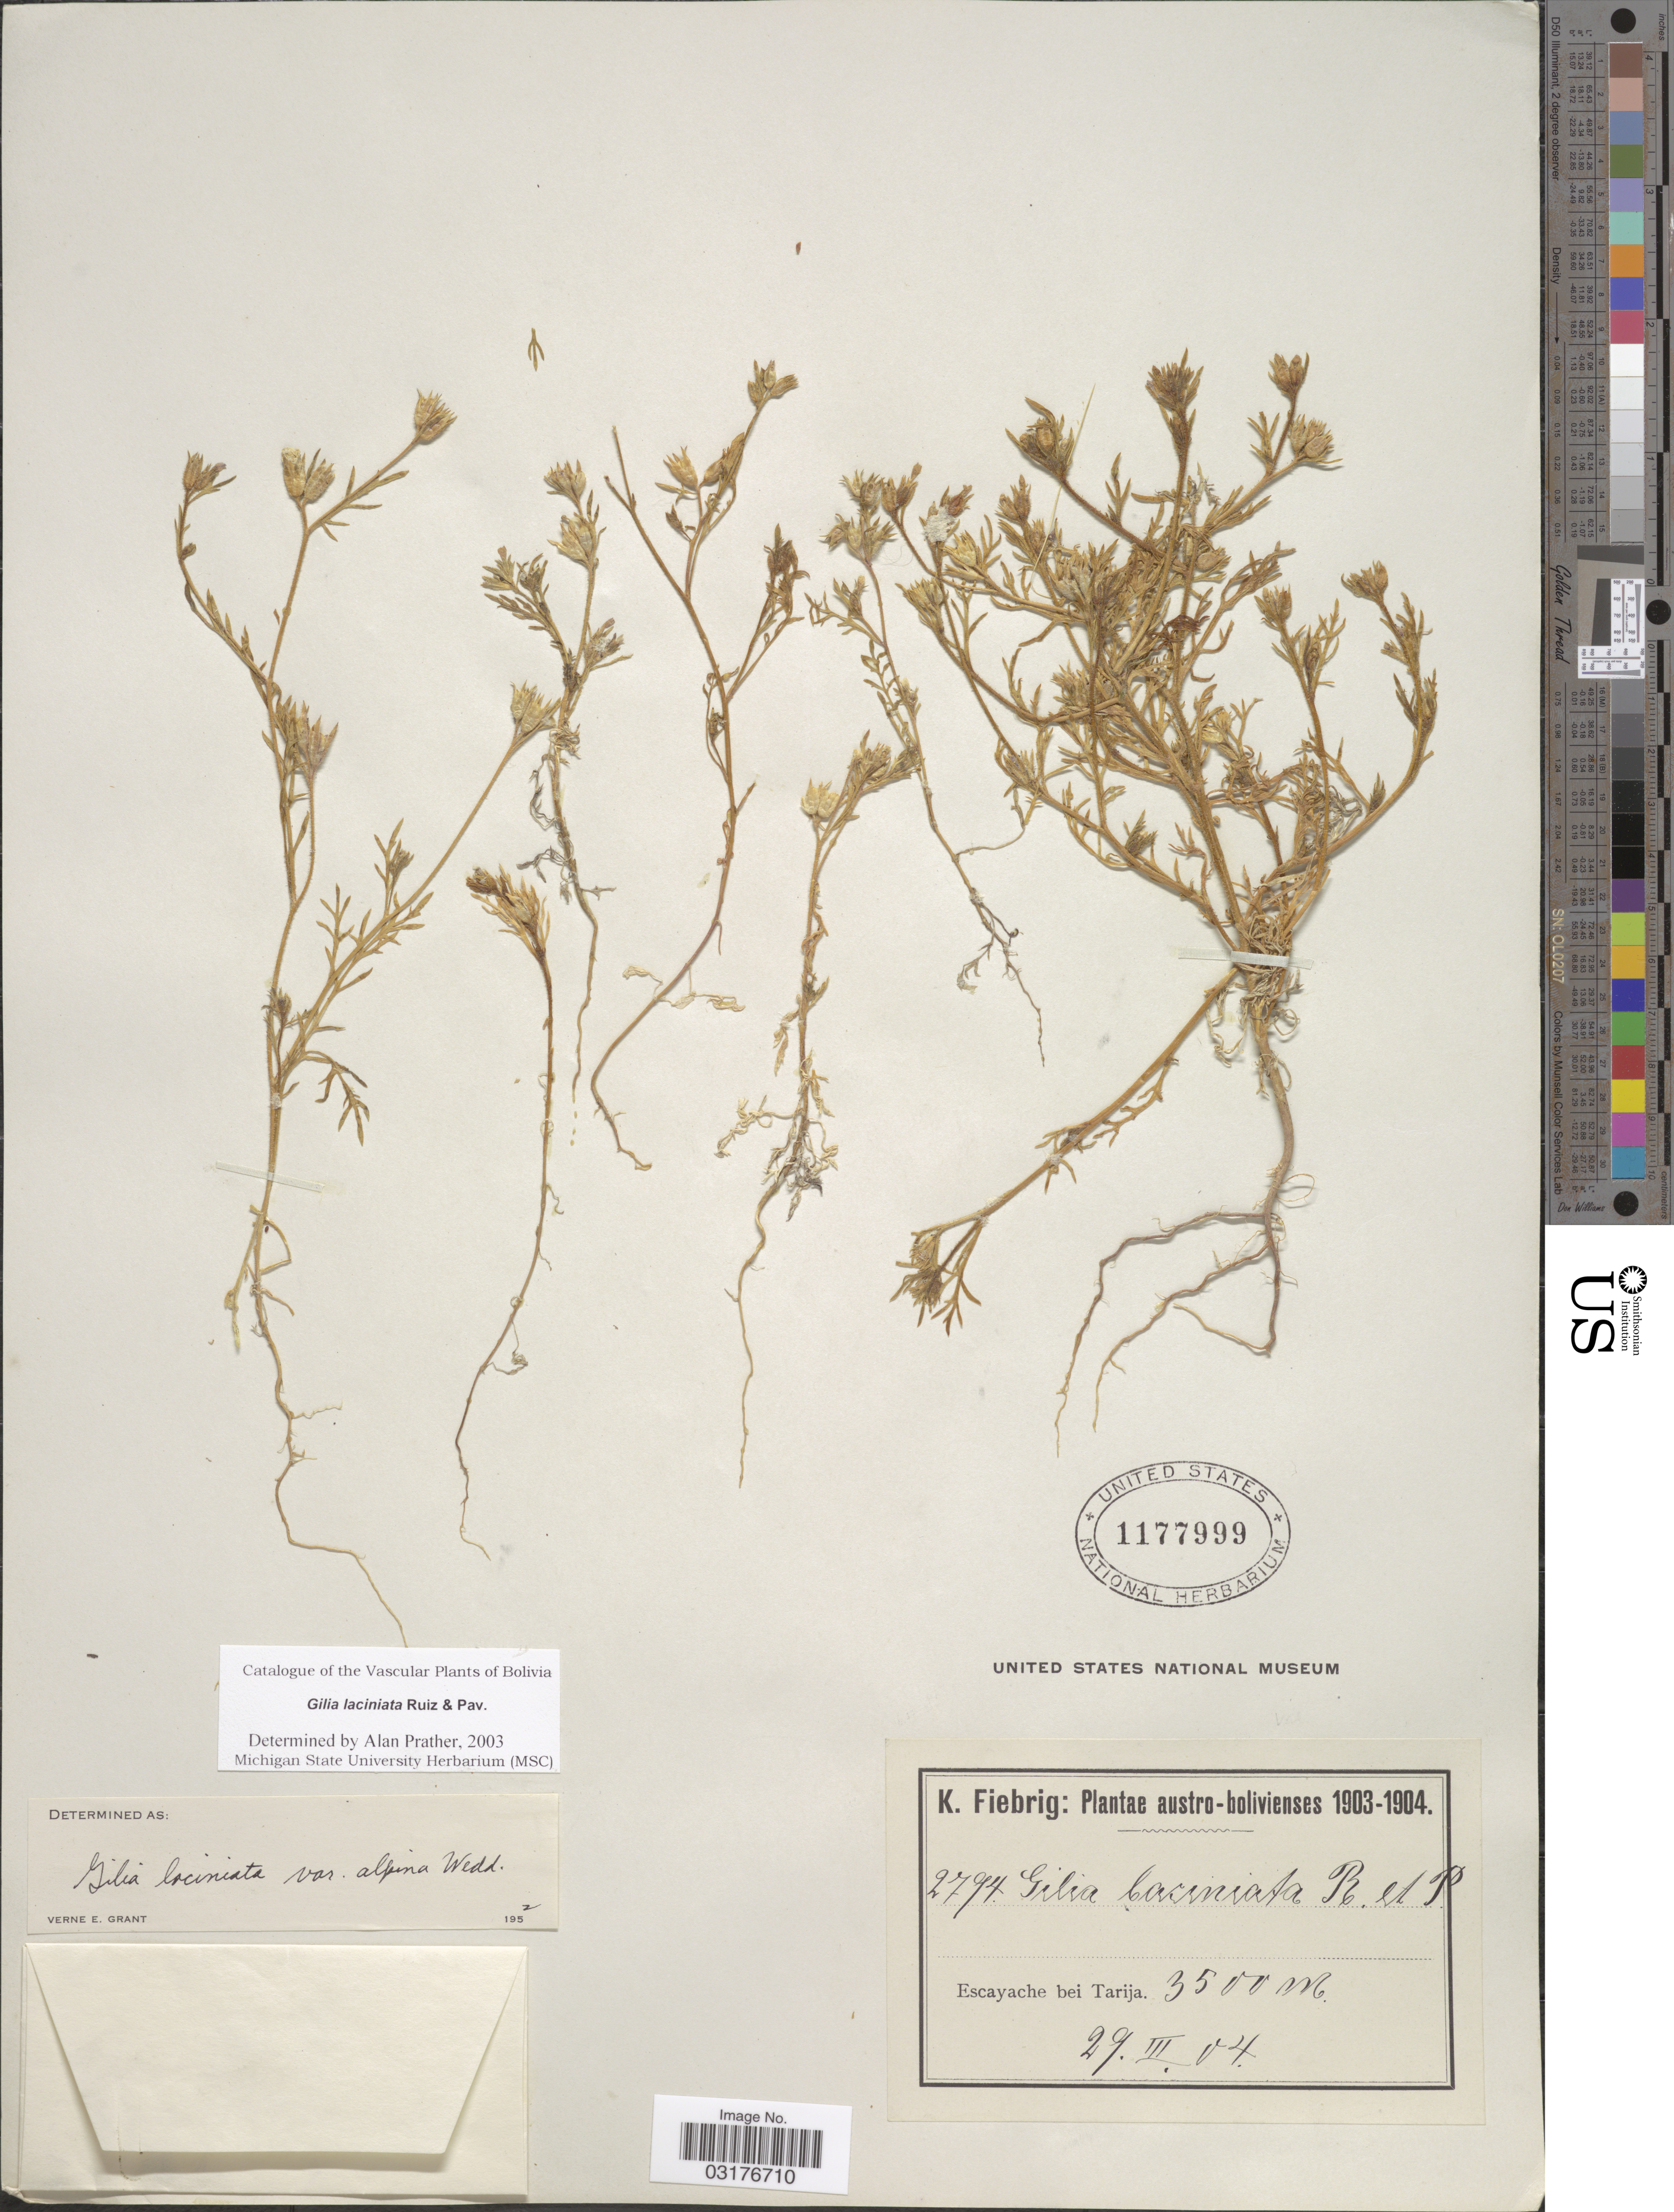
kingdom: Plantae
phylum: Tracheophyta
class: Magnoliopsida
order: Ericales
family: Polemoniaceae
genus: Gilia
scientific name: Gilia laciniata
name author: Ruiz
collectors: K. Fiebrig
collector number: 2794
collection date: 1904-03-29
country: Bolivia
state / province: Tarija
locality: Austro-bolivienses. Escayache bei Tarija.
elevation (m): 3500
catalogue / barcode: US 1177999